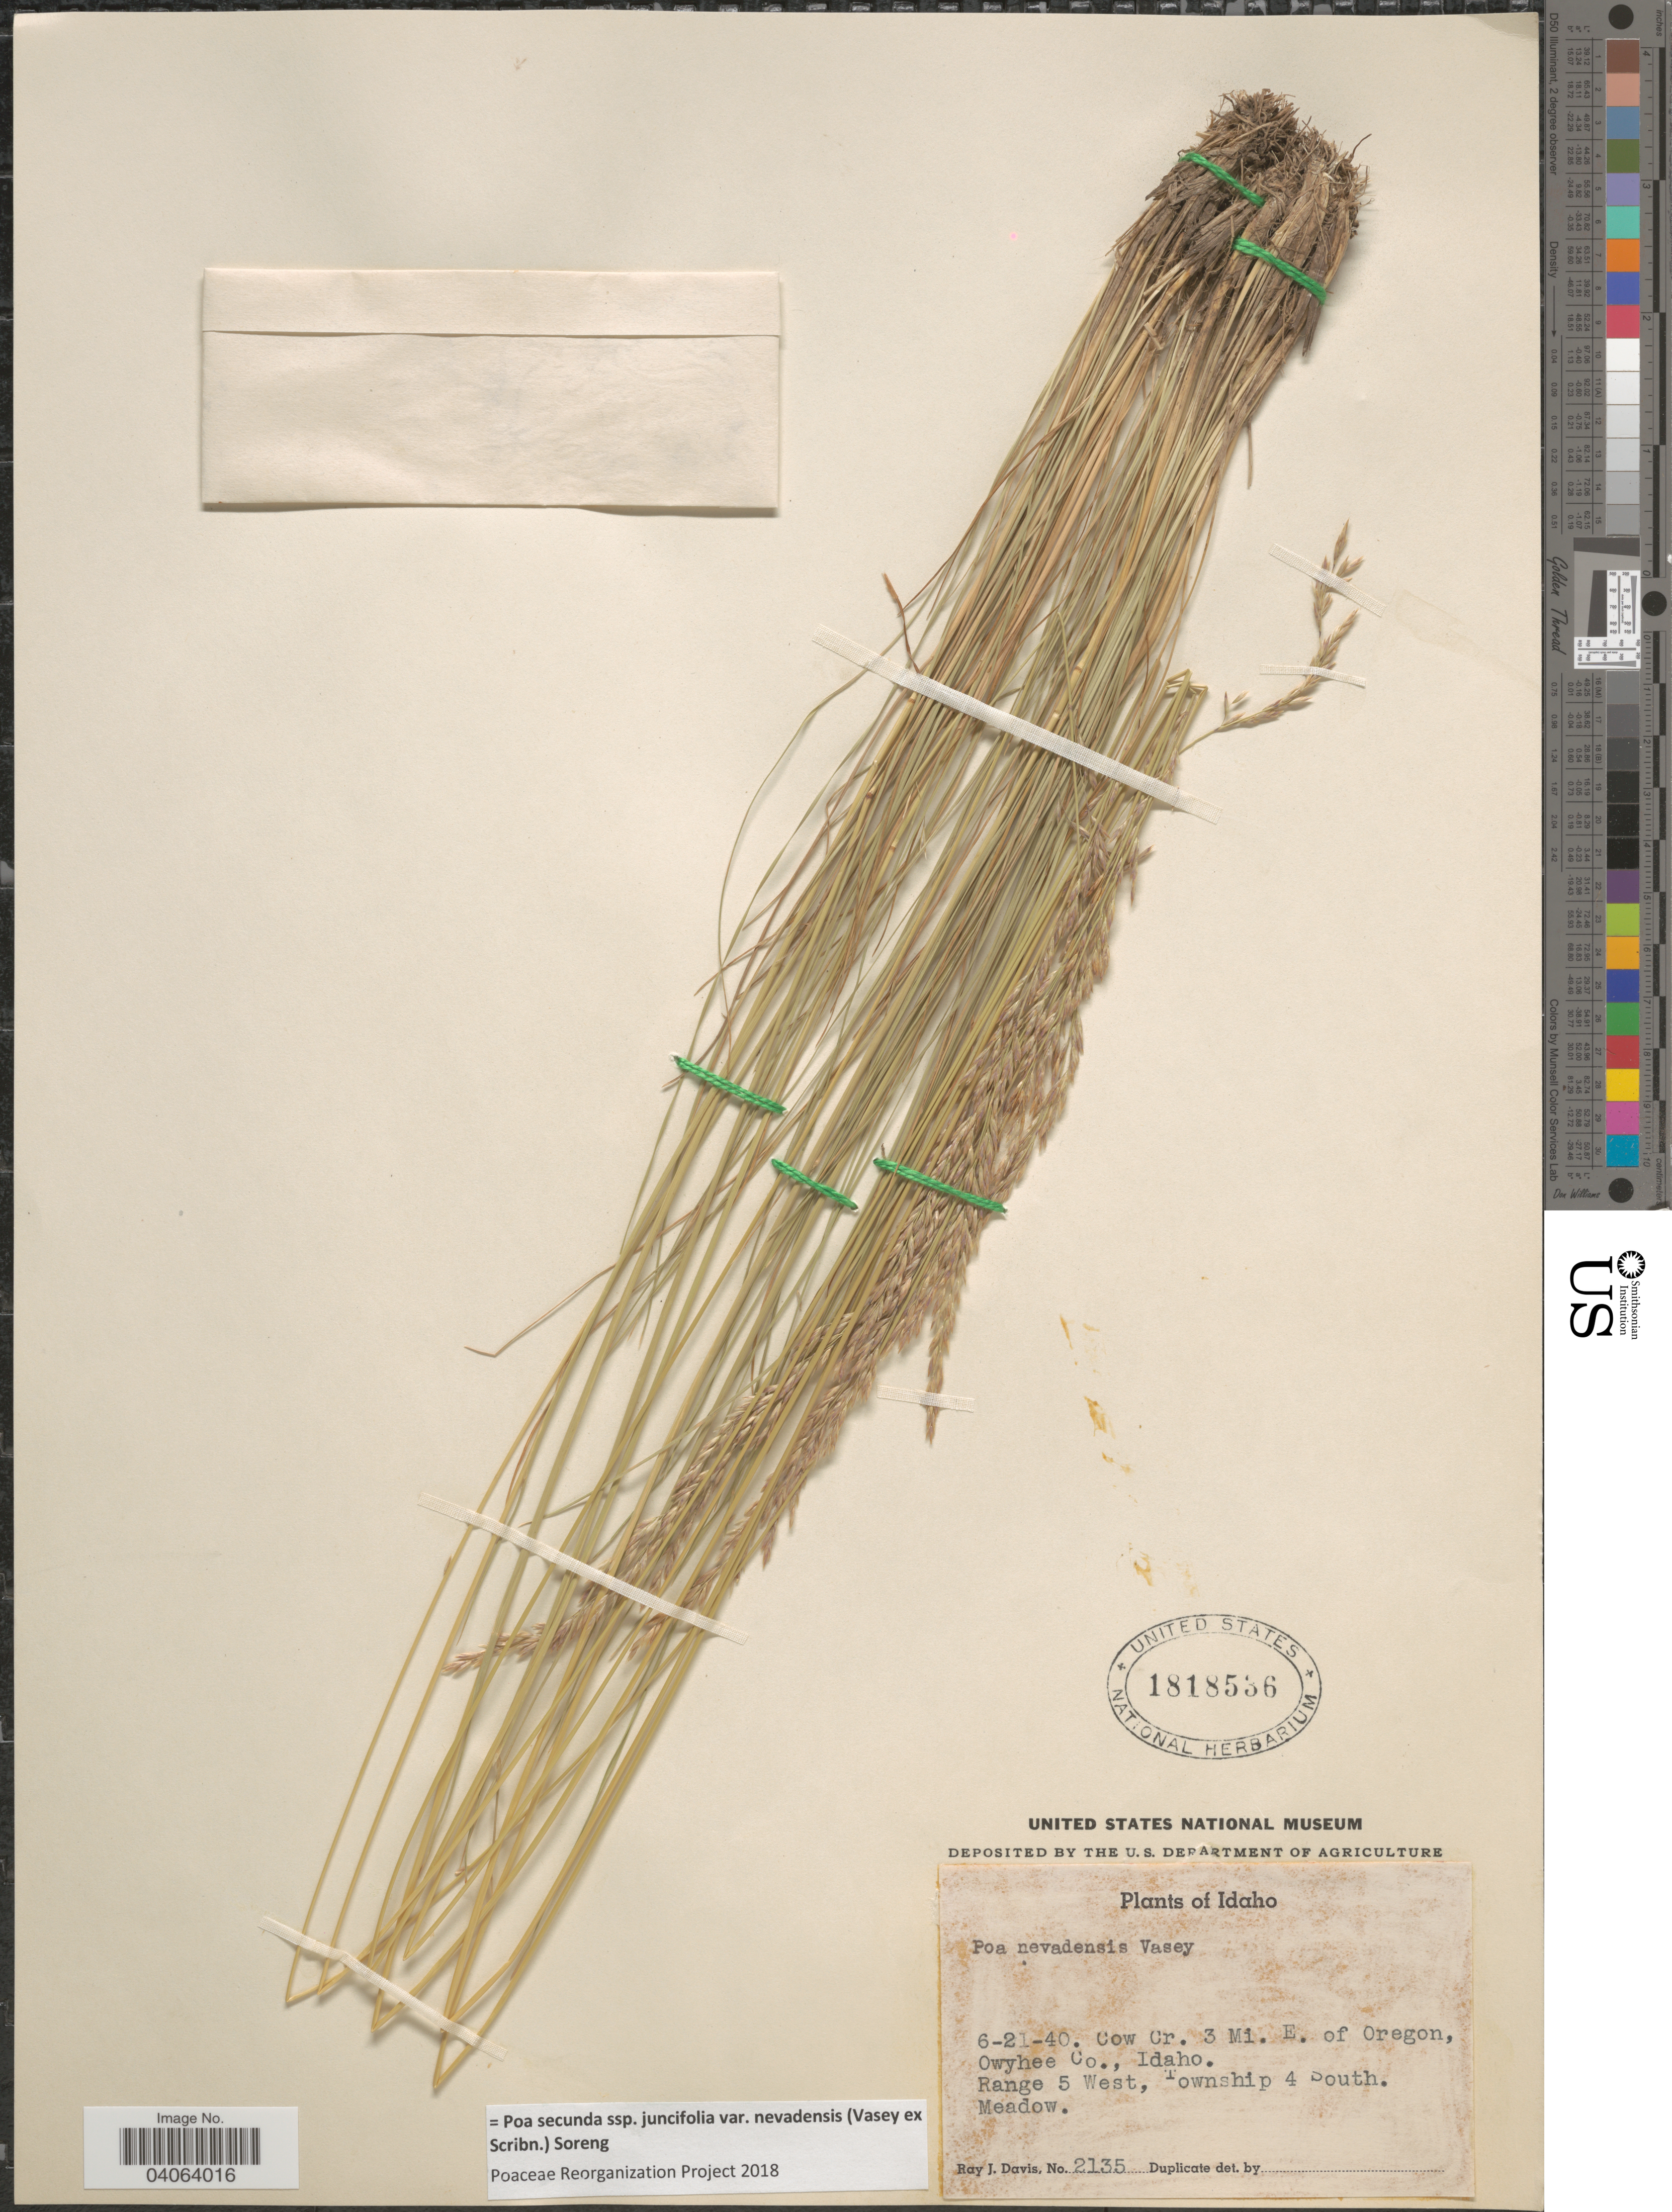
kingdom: Plantae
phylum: Tracheophyta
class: Liliopsida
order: Poales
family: Poaceae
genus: Poa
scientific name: Poa secunda subsp. juncifolia var. nevadensis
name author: (Vasey ex Scribn.) Soreng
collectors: R. Davis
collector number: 2135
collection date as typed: Transcribed d/m/y: 21/6/40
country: United States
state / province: Idaho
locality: Cow Cr. 3 Mi. E. of Oregon, Owyhee Co. Range 5 West, Township 4 South.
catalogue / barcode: US 1818536